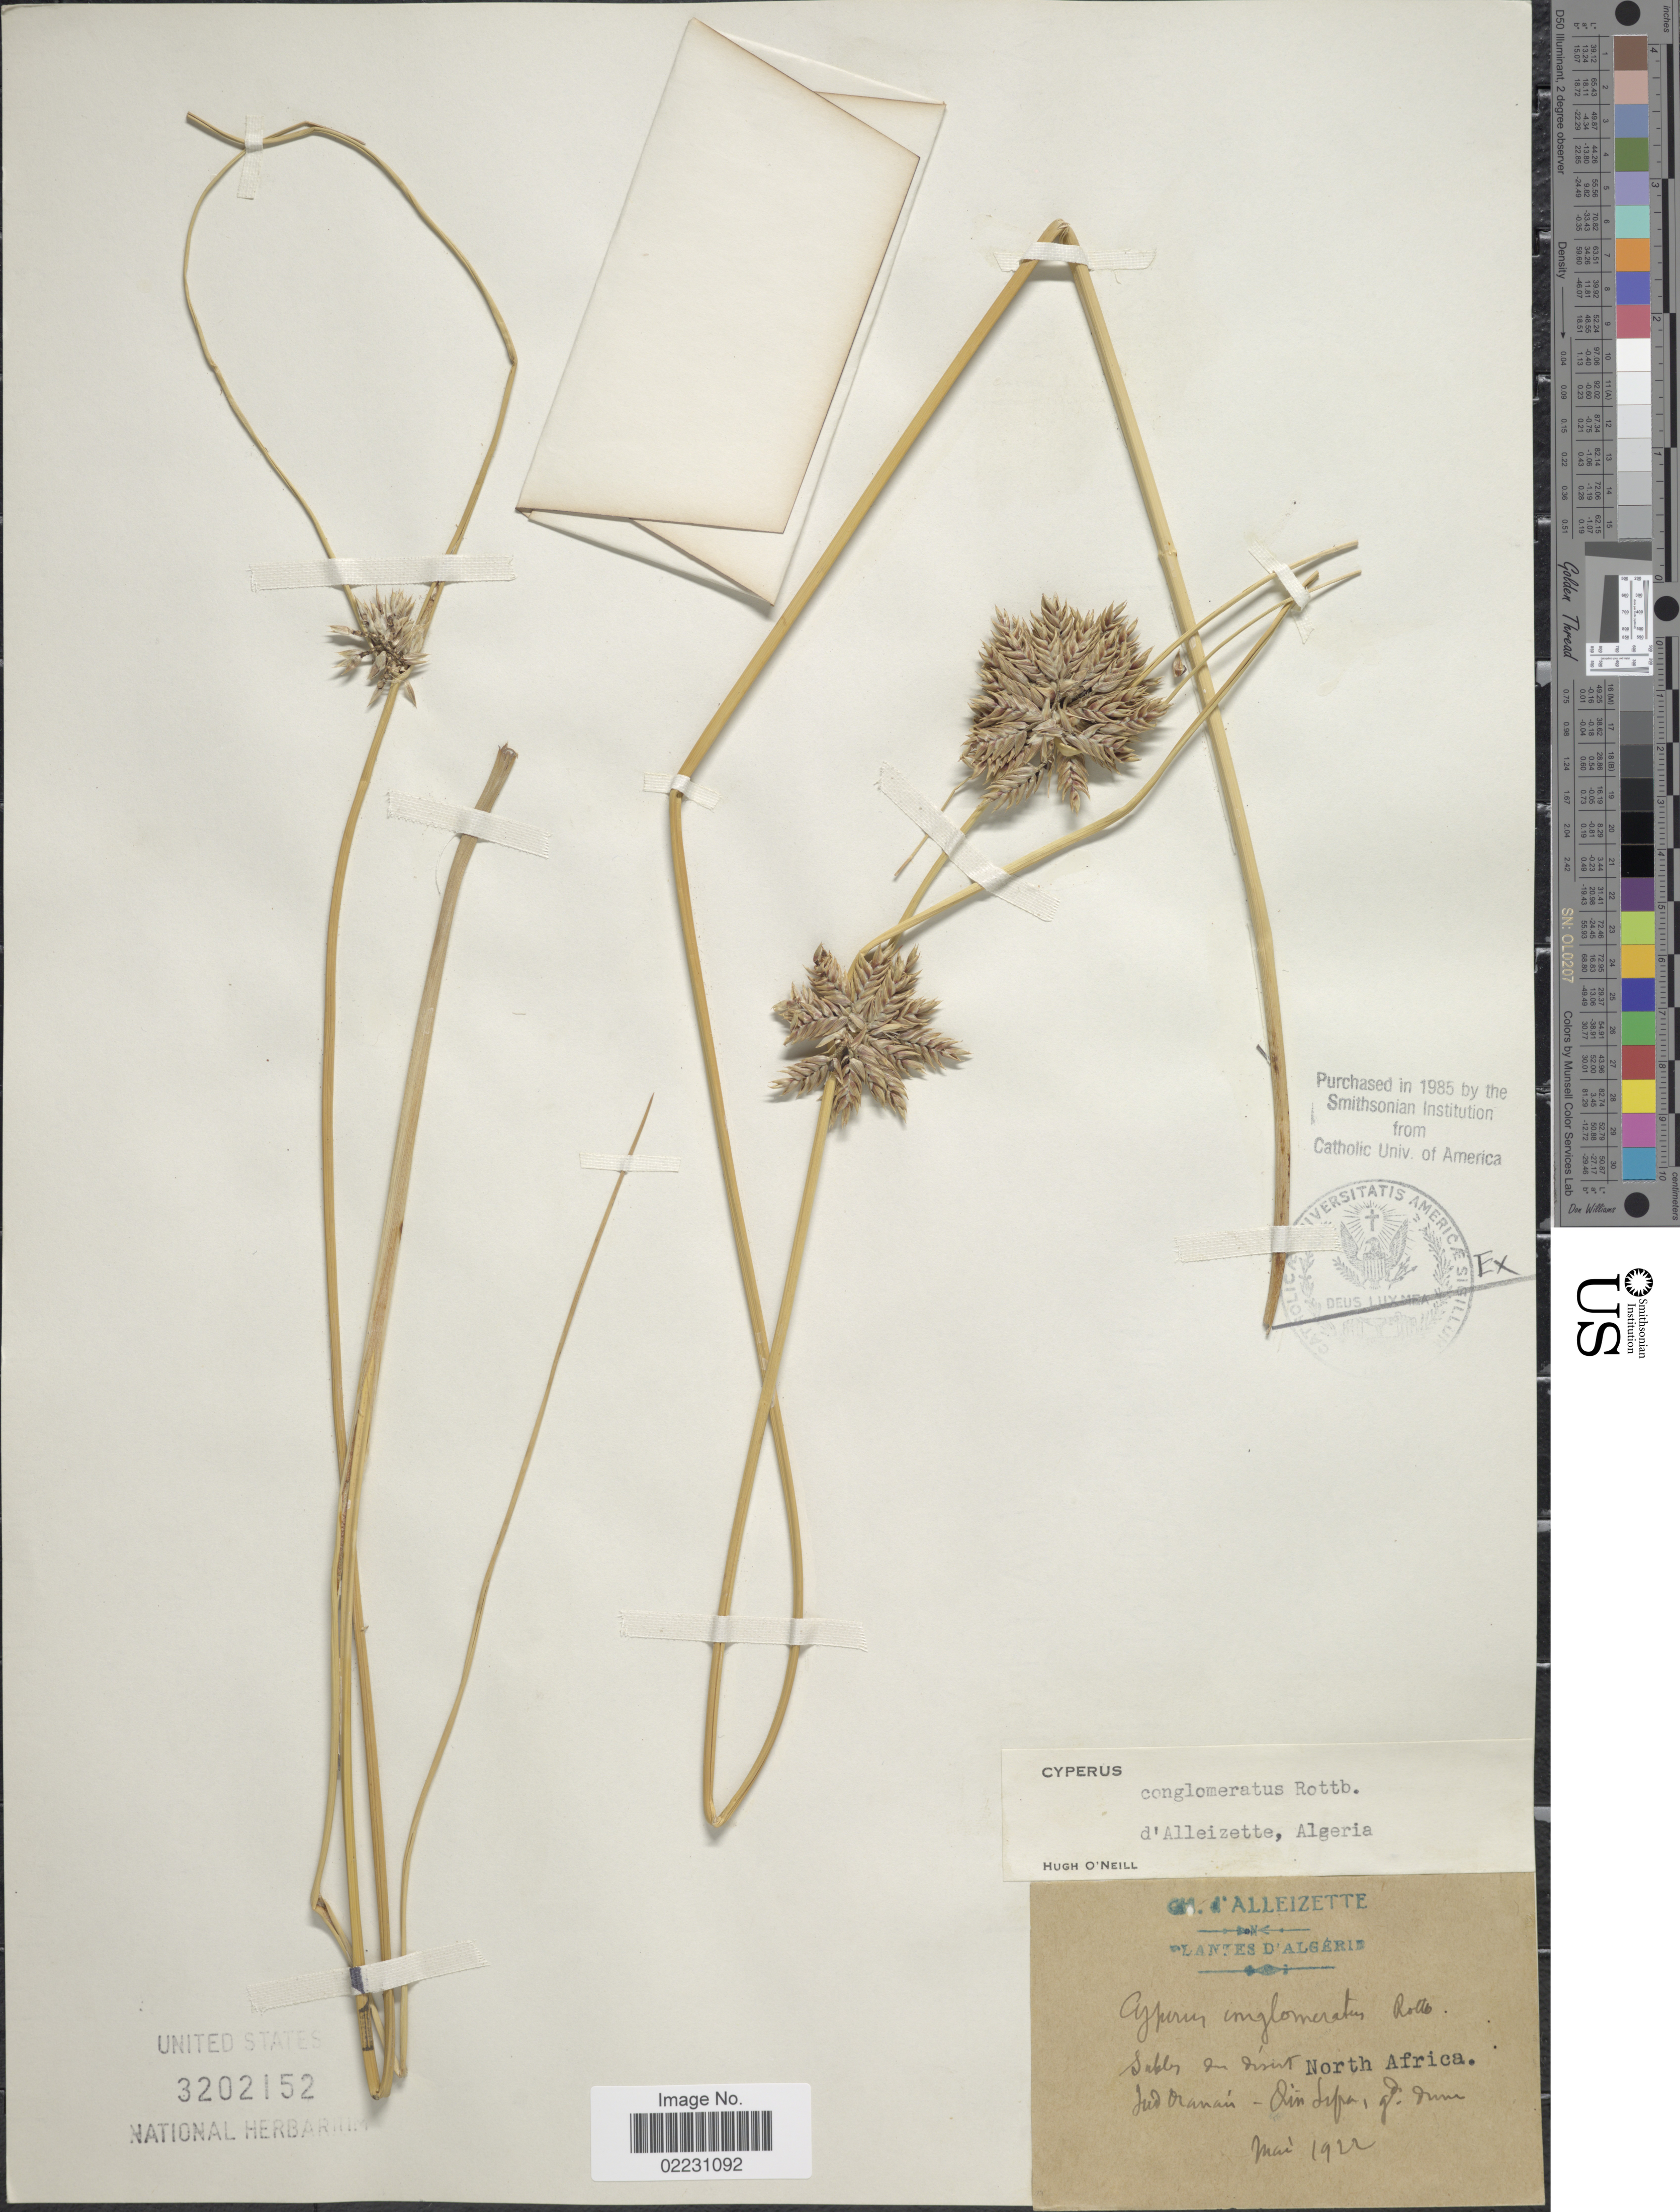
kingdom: Plantae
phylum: Tracheophyta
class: Liliopsida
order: Poales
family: Cyperaceae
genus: Cyperus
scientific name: Cyperus conglomeratus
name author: Rottb.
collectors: D'alleizette, CH.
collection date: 1922-05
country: Algeria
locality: North Africa, Sables du desert North Africa. Sud Oranan - Aïn Séfra, af - [illegible text].[interpreted]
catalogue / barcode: US 3202152